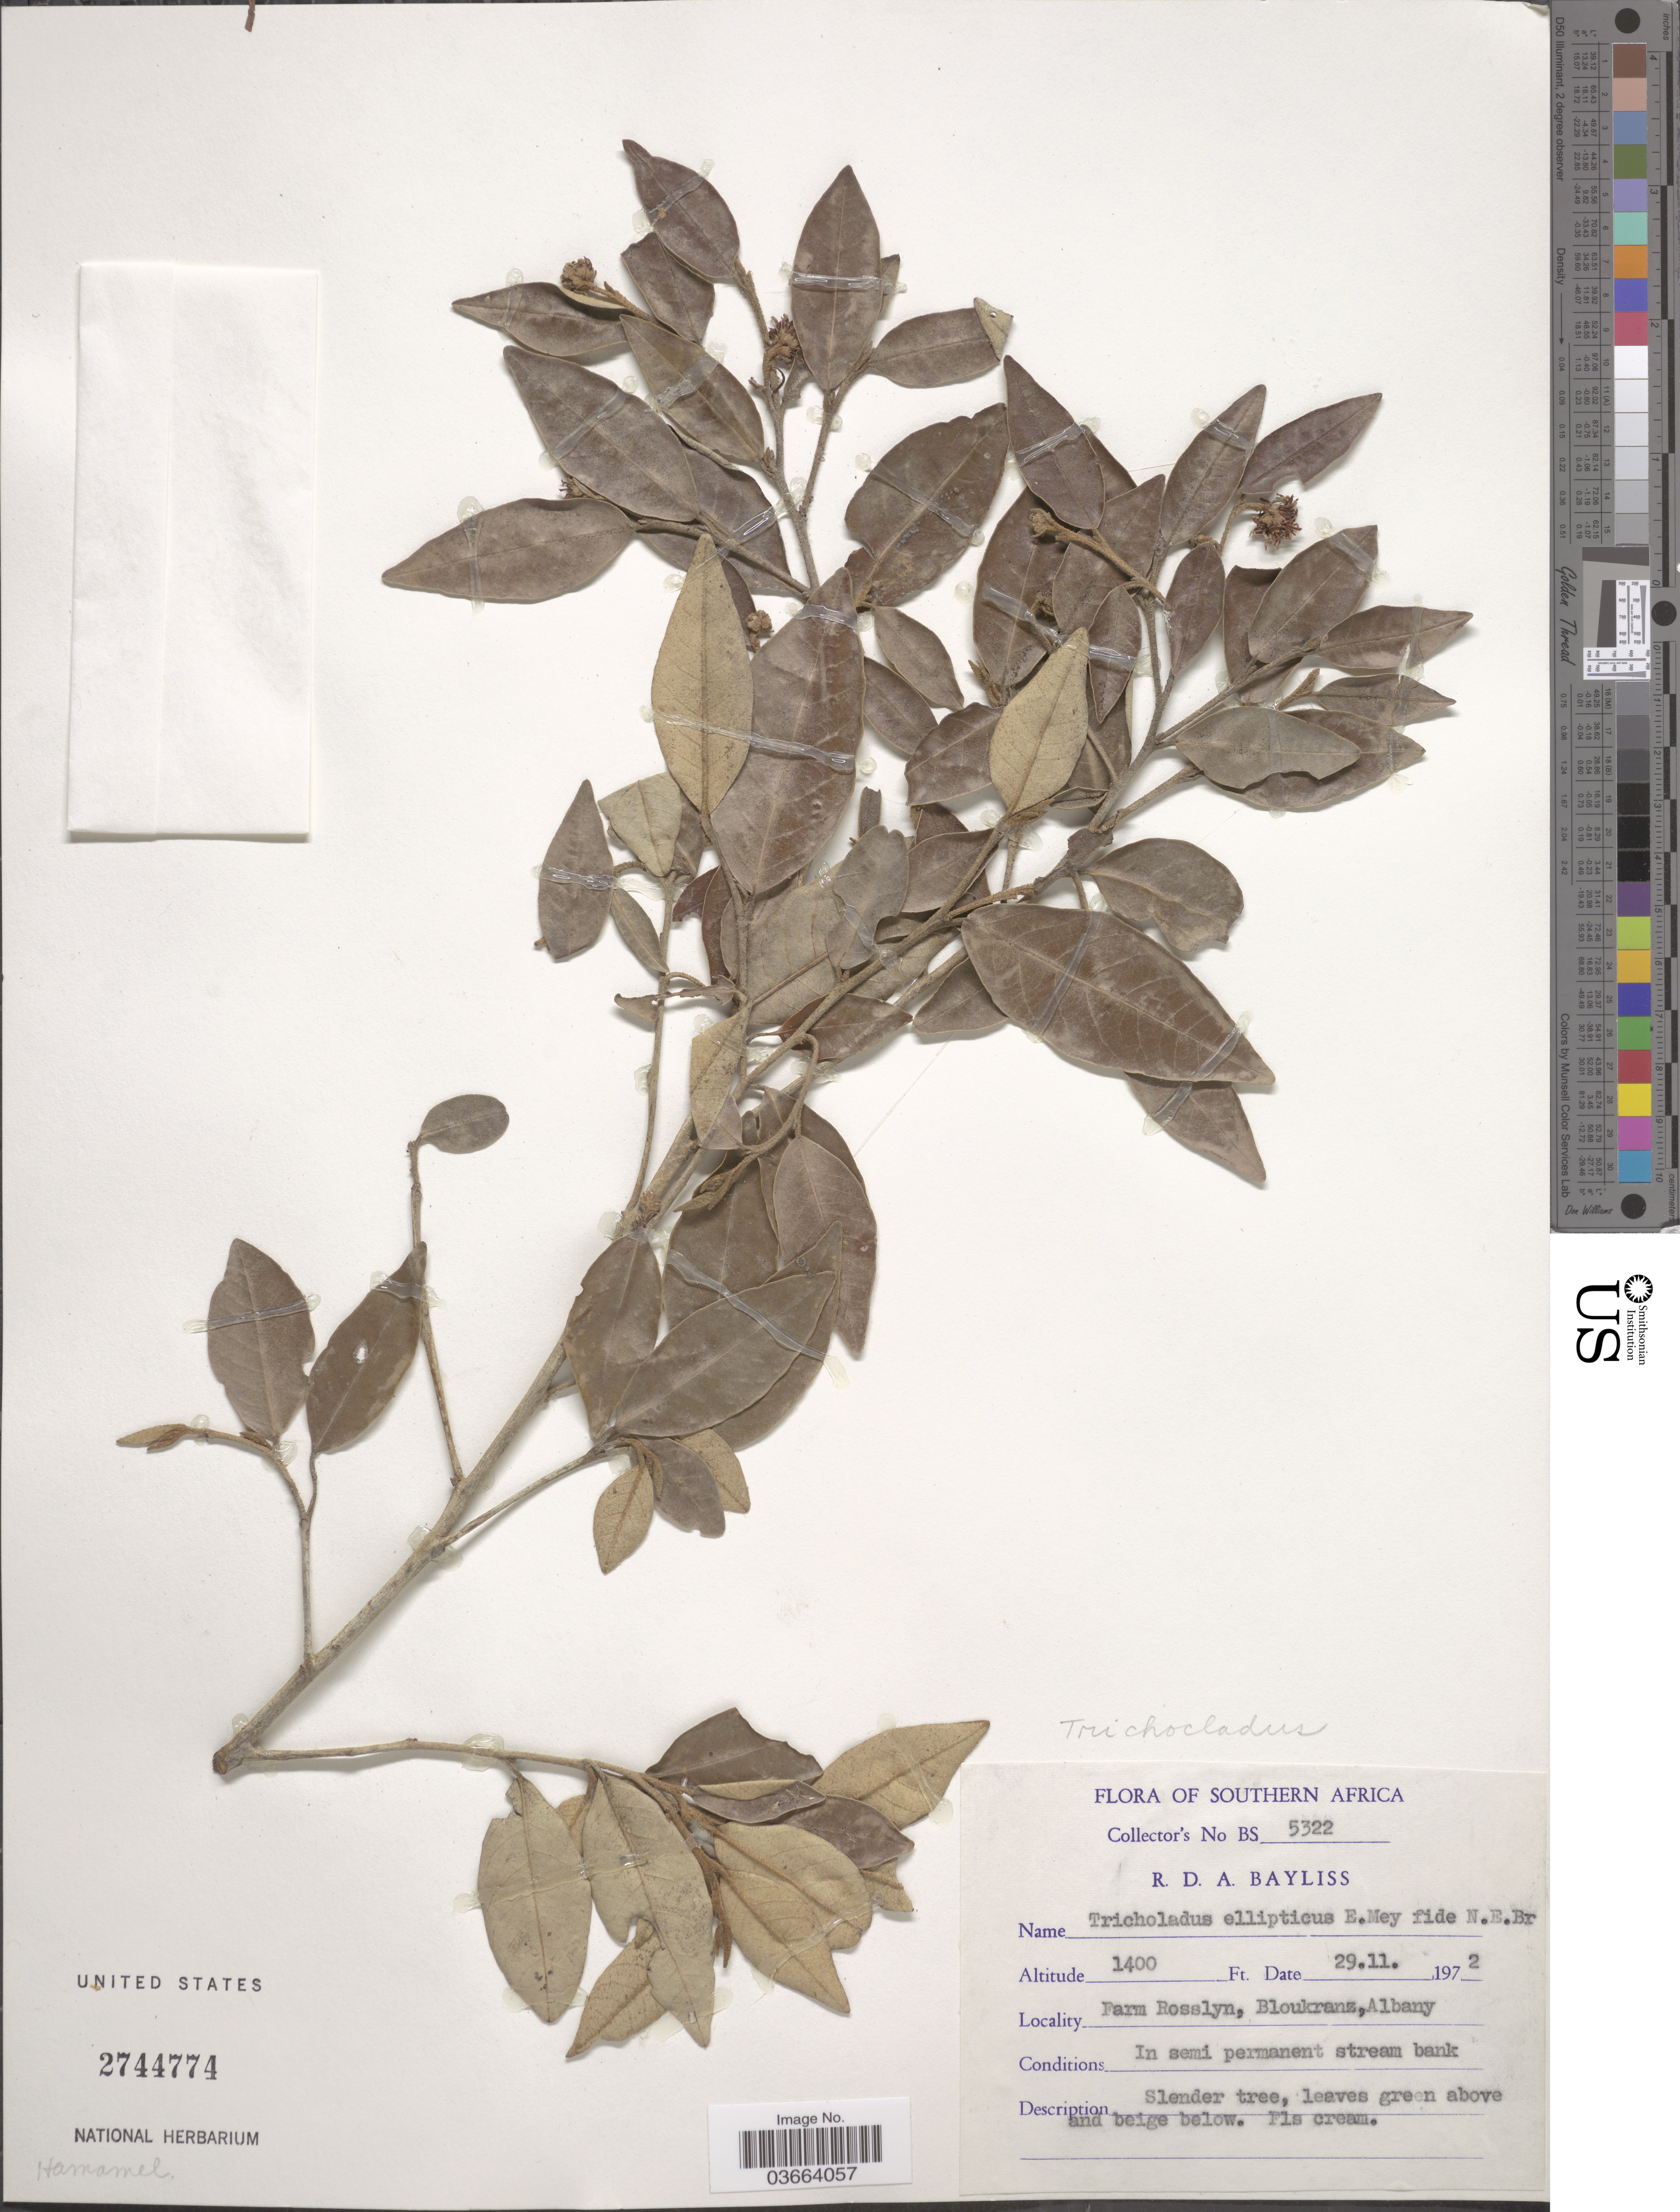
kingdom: Plantae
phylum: Tracheophyta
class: Magnoliopsida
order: Saxifragales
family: Hamamelidaceae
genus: Trichocladus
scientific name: Trichocladus ellipticus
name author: Eckl. & Zeyh. ex Sond.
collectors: R. Bayliss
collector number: BS5322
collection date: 1972-11-29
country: South Africa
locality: Southern Africa. Farm Rosslyn, Bloukranz, Albany. In semi permanent stream bank.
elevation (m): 427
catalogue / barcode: US 2744774